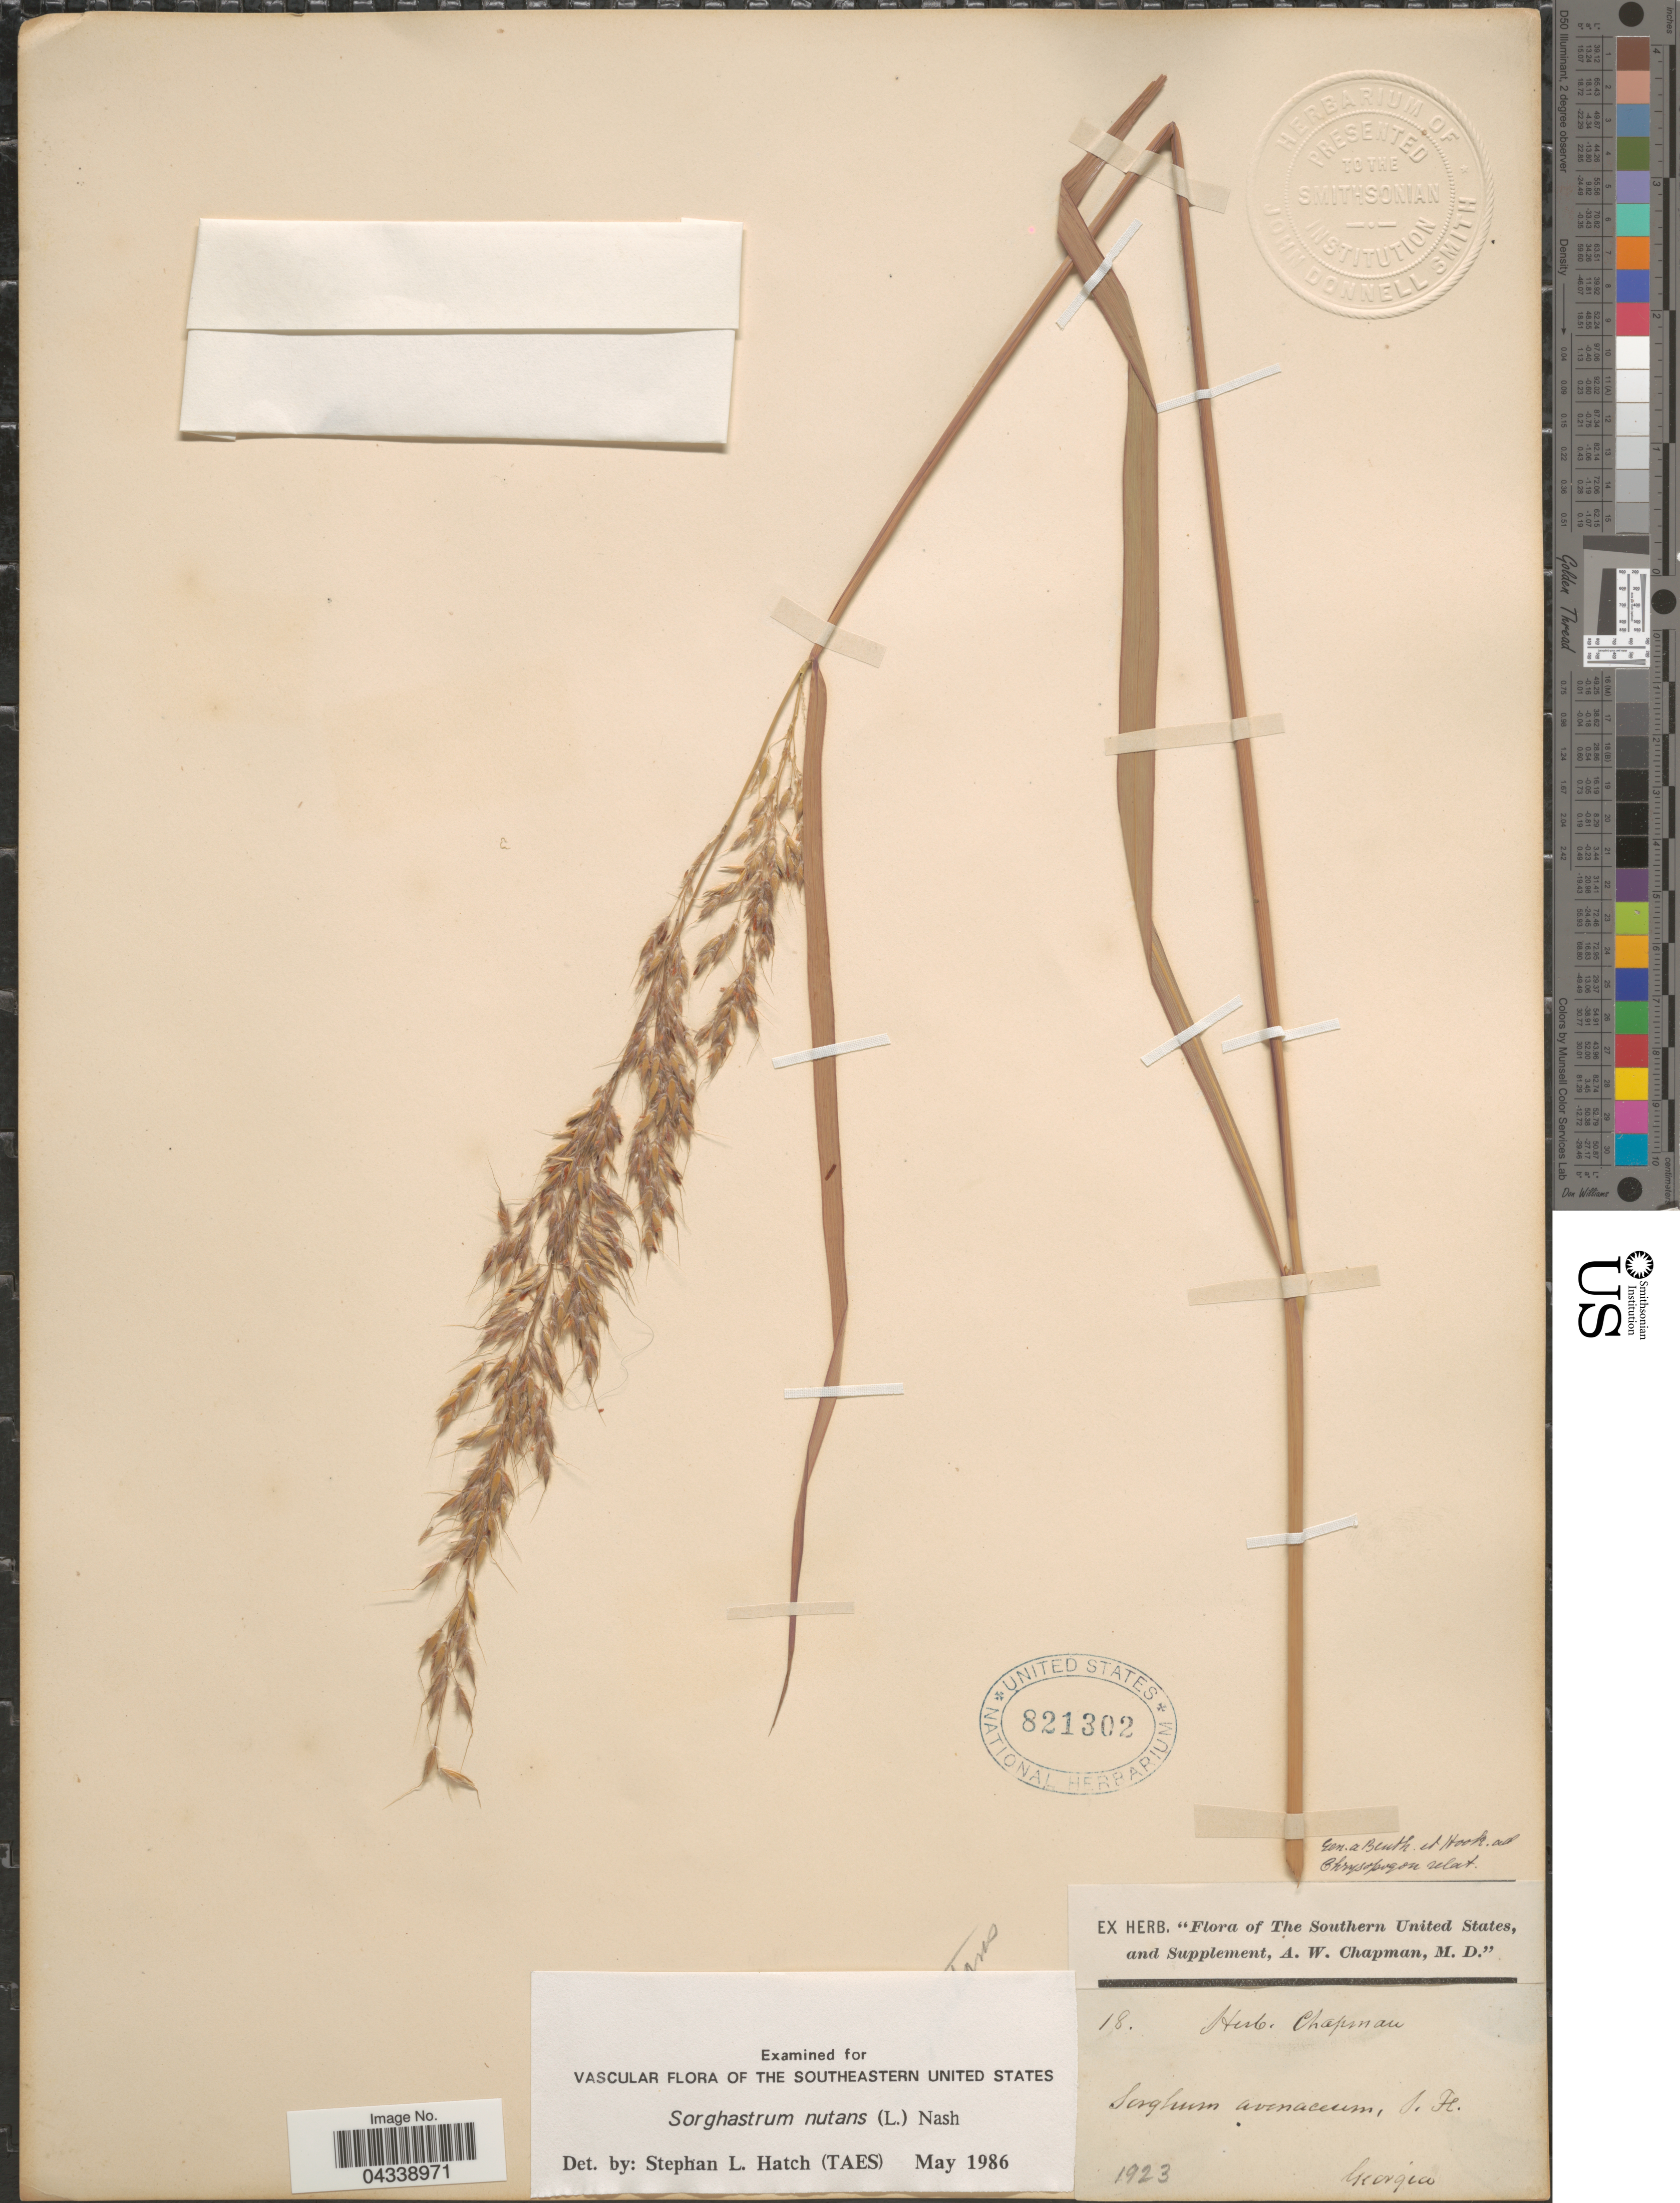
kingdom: Plantae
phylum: Tracheophyta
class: Liliopsida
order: Poales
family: Poaceae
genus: Sorghastrum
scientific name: Sorghastrum nutans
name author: (L.) Nash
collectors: ex herb. A.W. Chapman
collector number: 18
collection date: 1923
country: United States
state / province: Georgia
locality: The Southern United States.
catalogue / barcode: US 821302